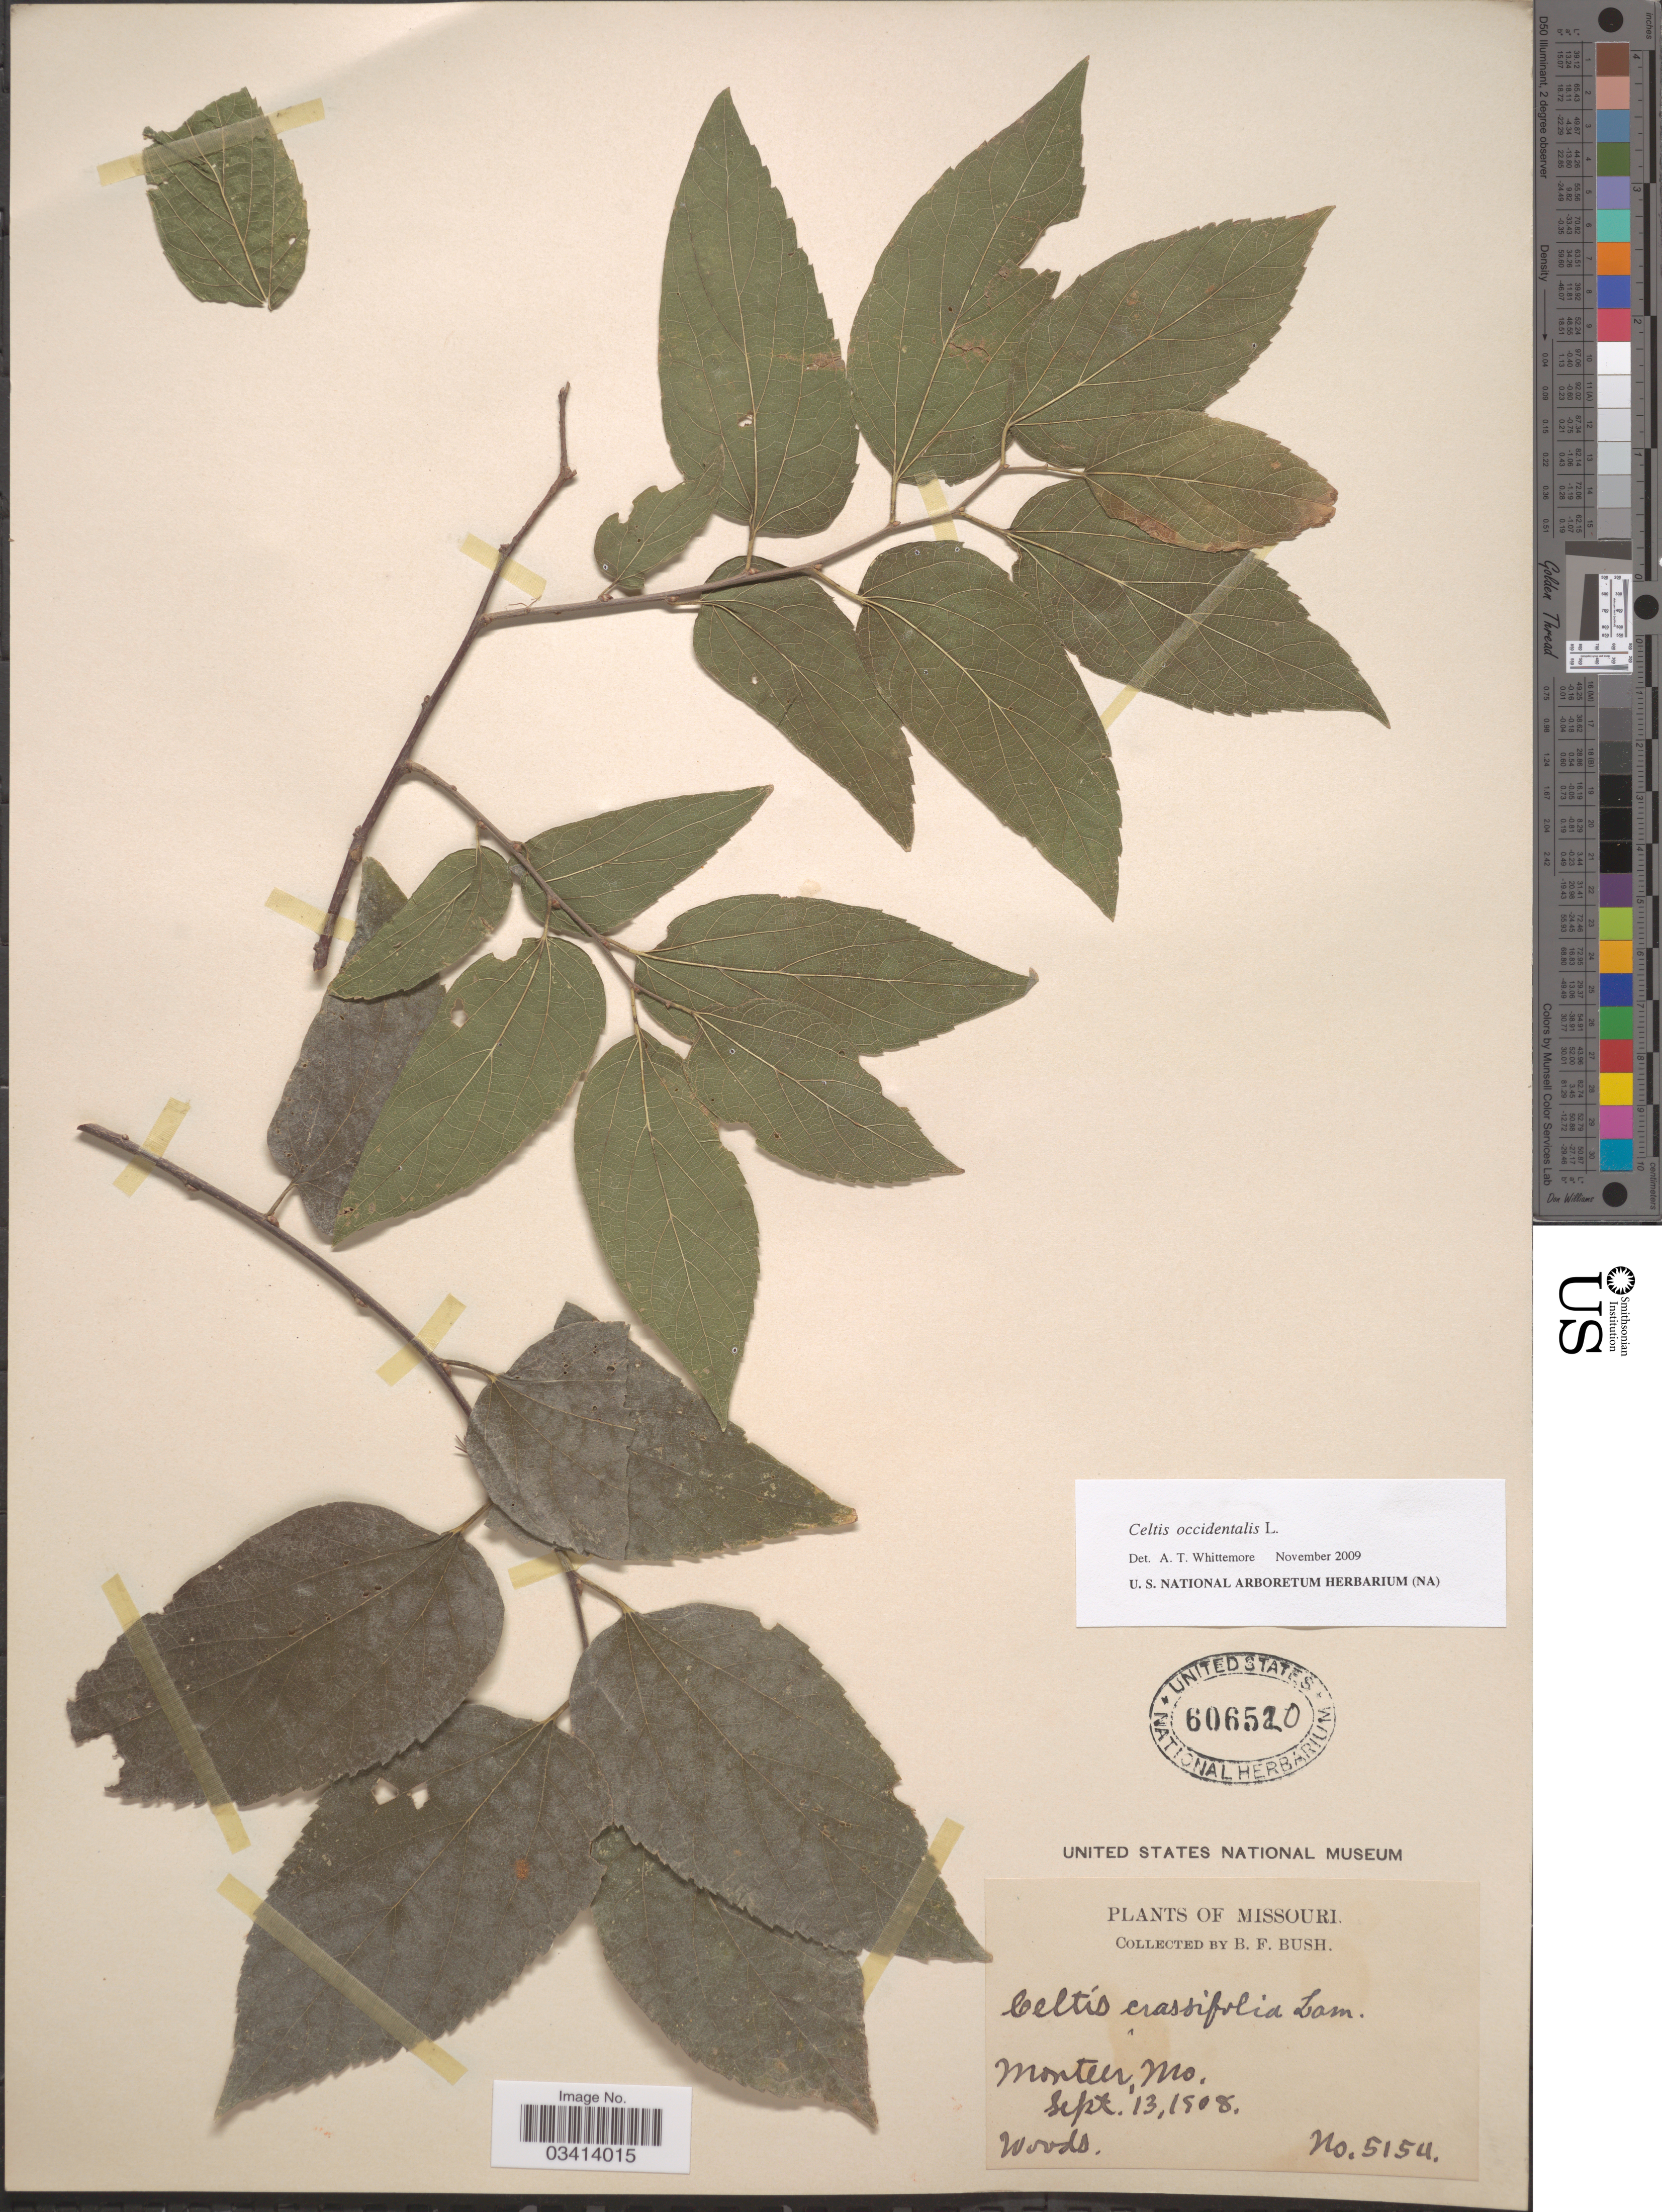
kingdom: Plantae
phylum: Tracheophyta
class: Magnoliopsida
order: Rosales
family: Cannabaceae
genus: Celtis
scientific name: Celtis occidentalis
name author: L.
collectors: B. F. Bush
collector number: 5154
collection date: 1908-09-13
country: United States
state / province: Missouri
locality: Monteer.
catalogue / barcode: US 606520